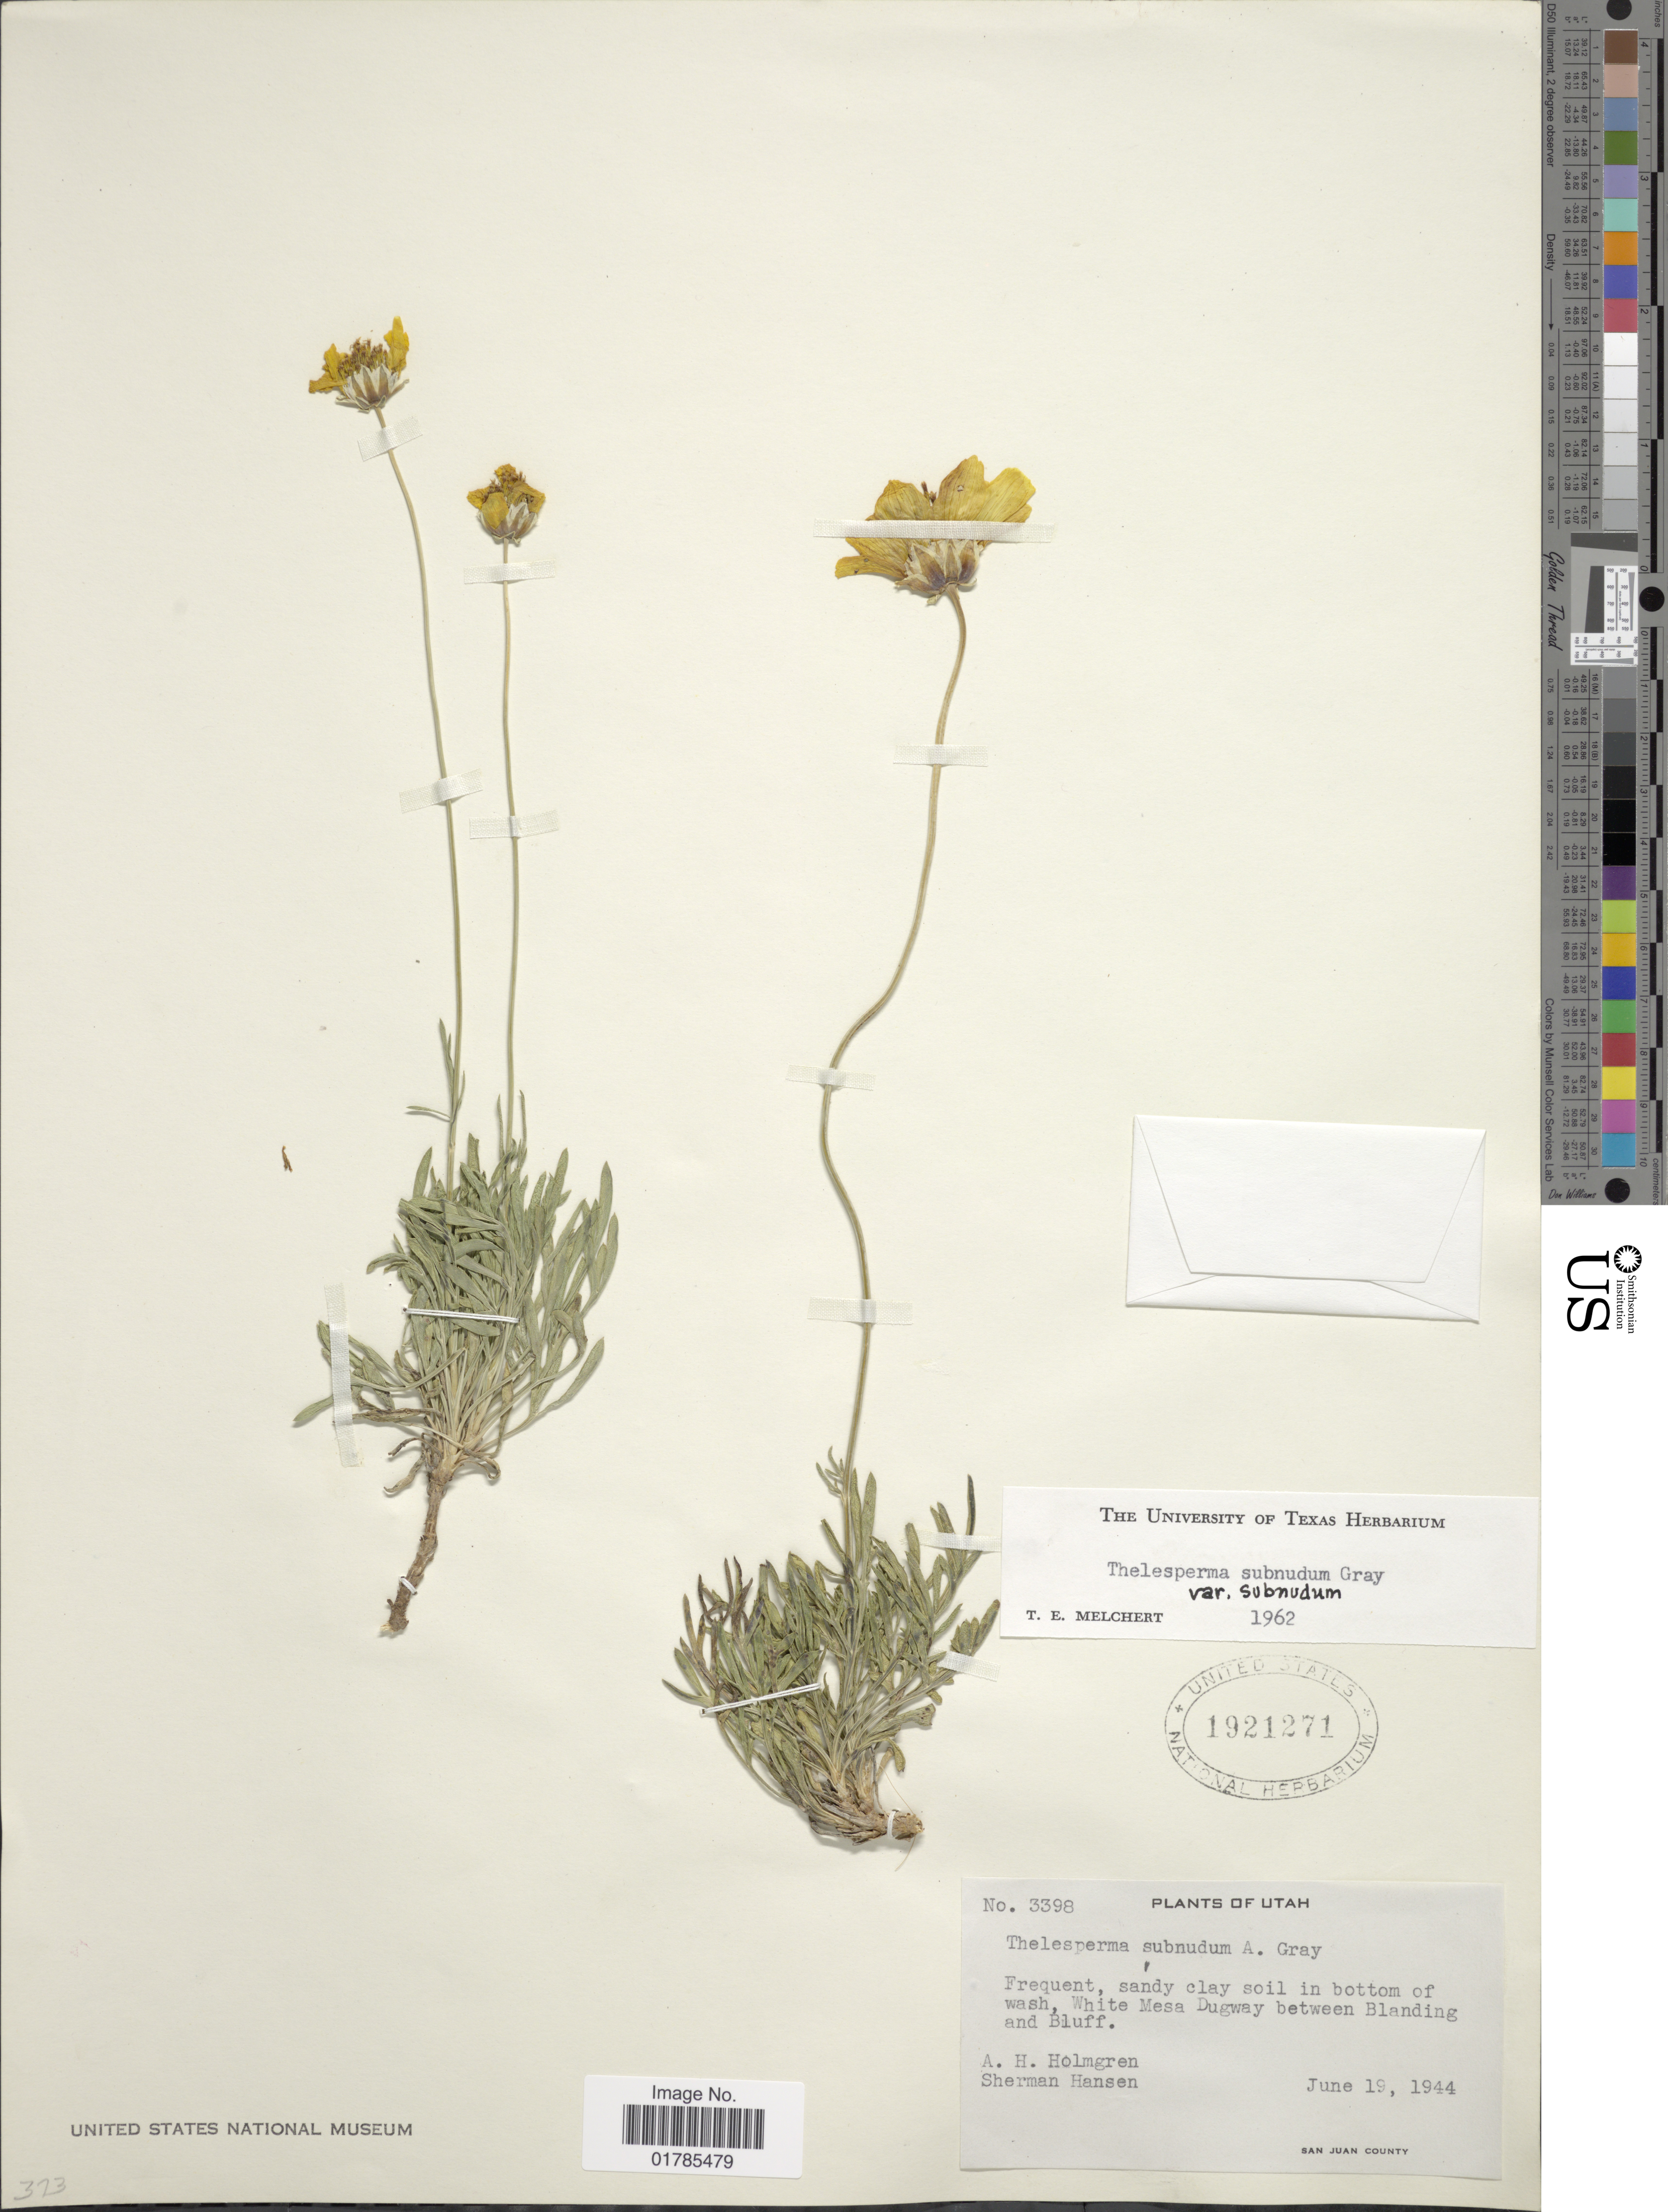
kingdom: Plantae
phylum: Tracheophyta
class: Magnoliopsida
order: Asterales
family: Asteraceae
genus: Thelesperma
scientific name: Thelesperma subnudum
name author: A. Gray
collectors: A. H. Holmgren & S. Hansen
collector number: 3398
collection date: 1944-06-19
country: United States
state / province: Utah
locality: White Mesa Dugway between Blanding and Bluff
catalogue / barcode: US 1921271